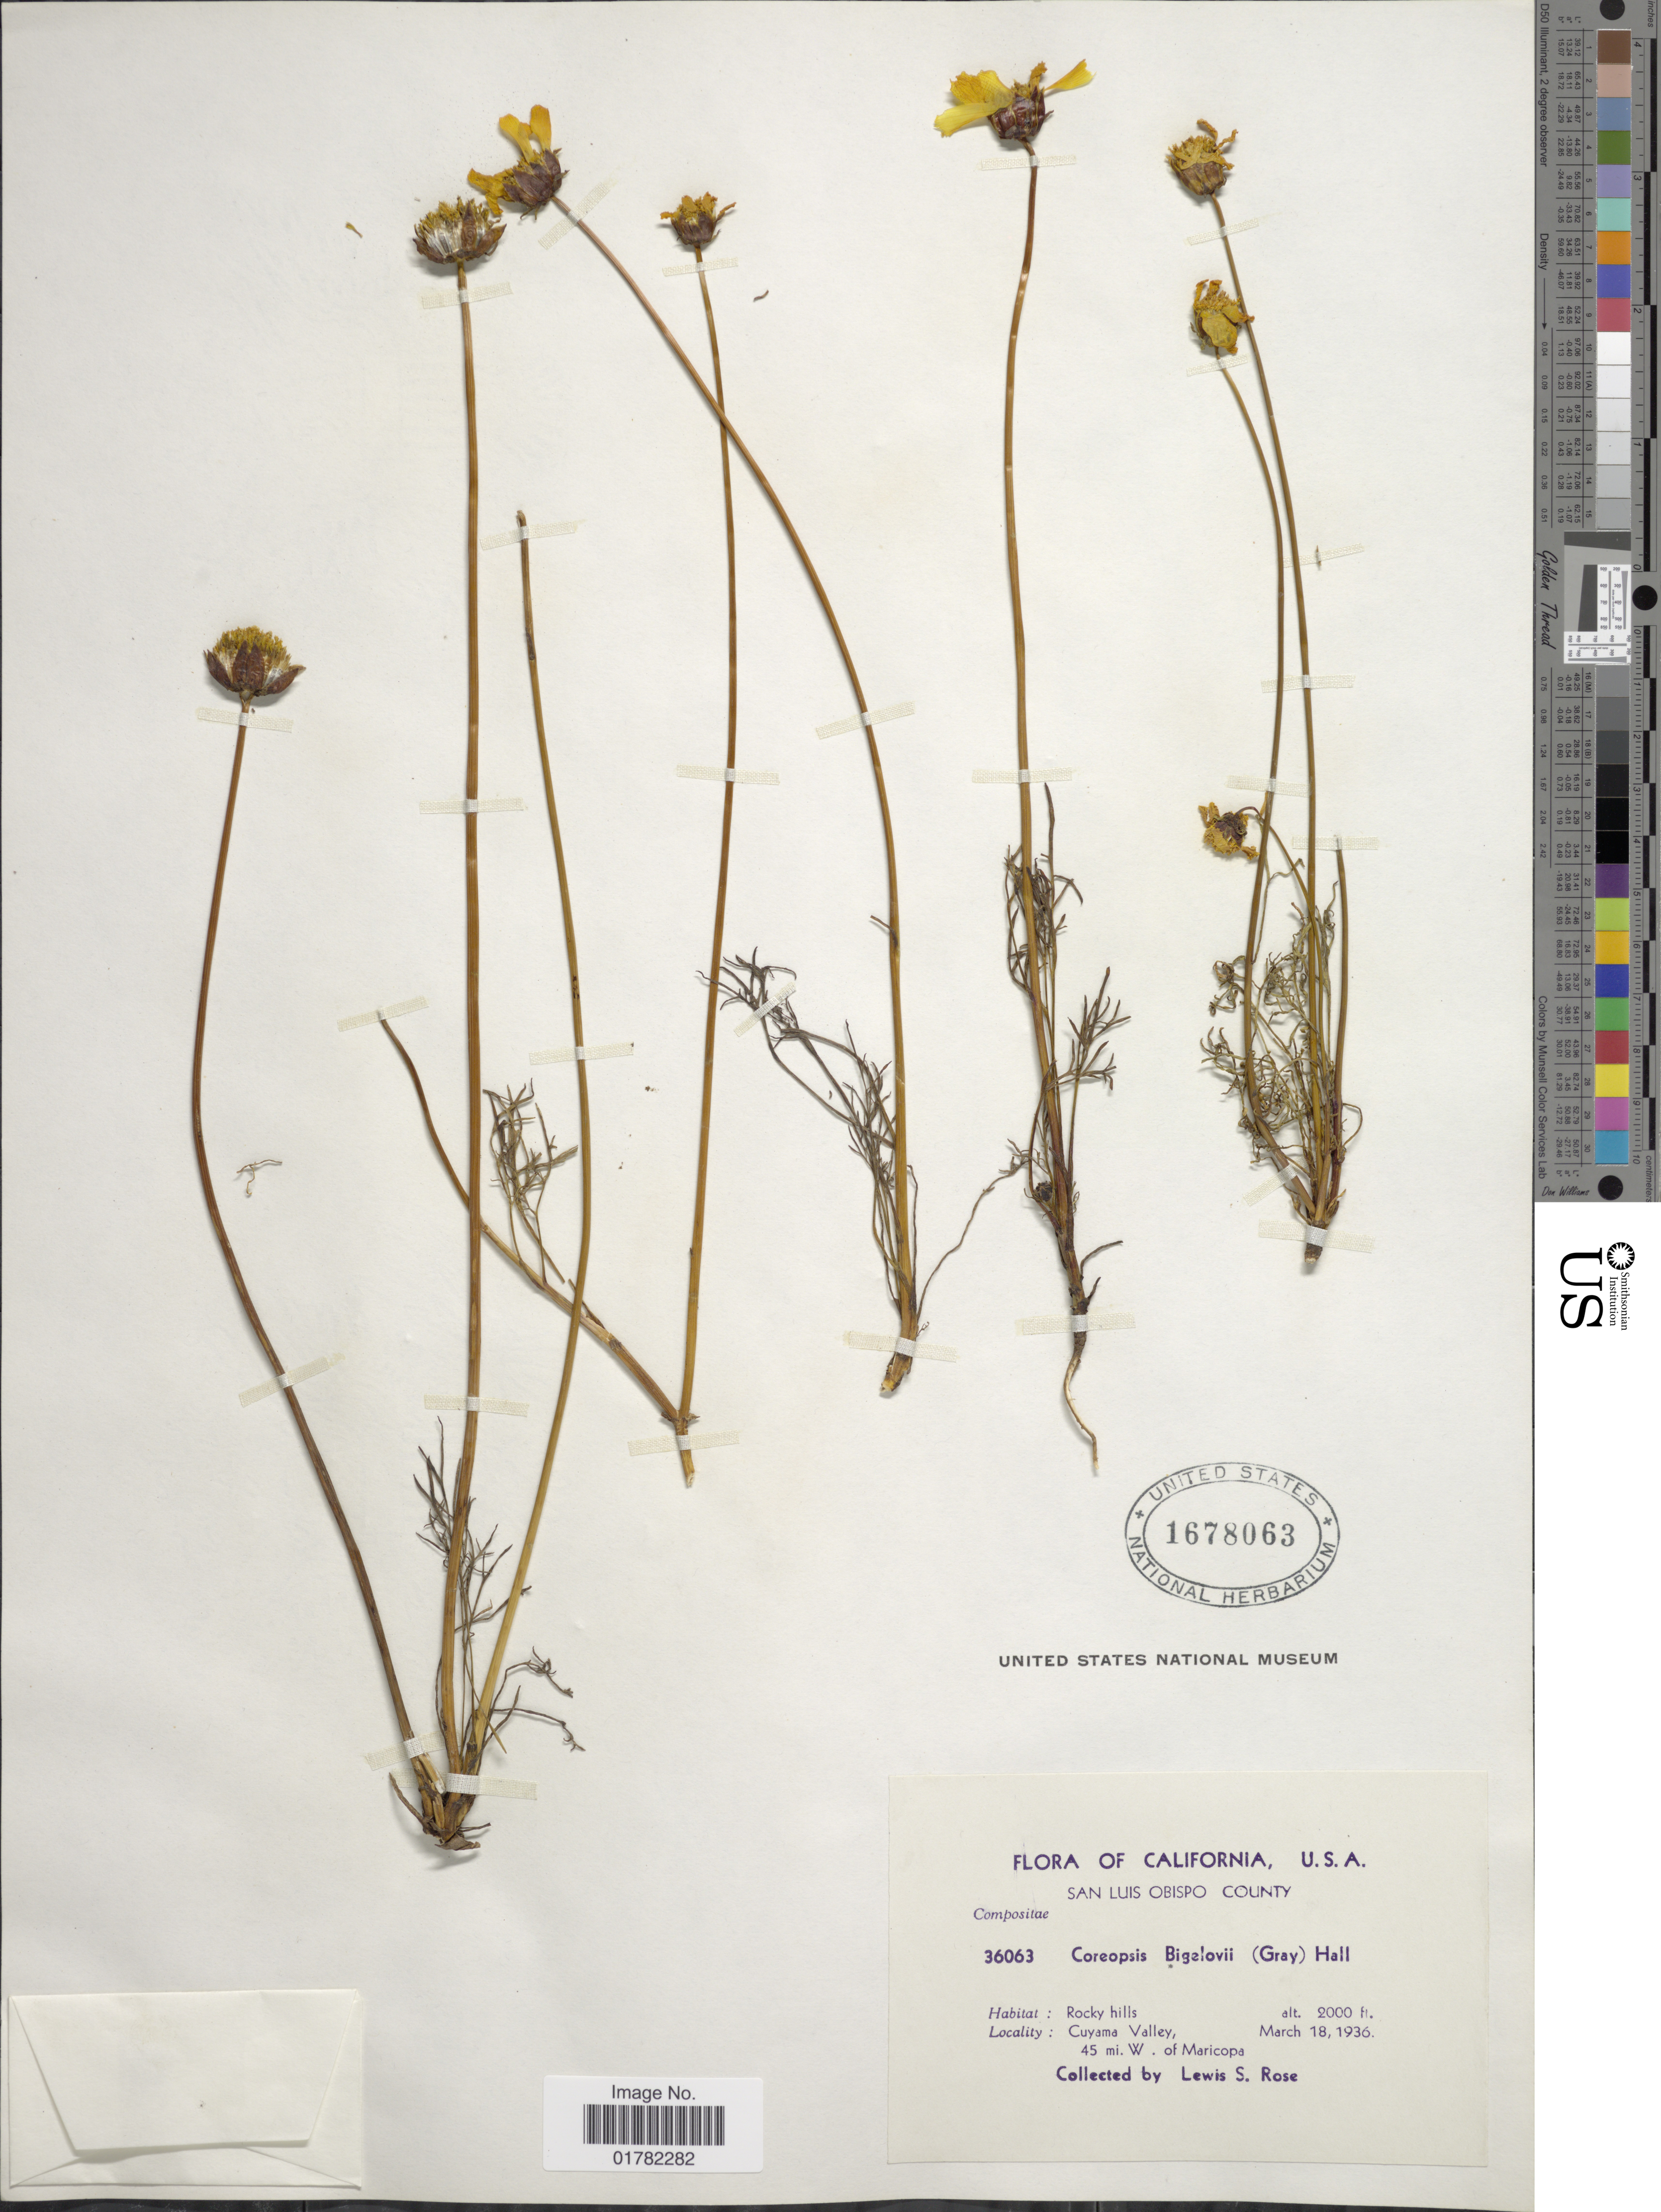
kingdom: Plantae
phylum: Tracheophyta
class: Magnoliopsida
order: Asterales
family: Asteraceae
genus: Coreopsis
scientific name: Coreopsis bigelovii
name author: (A. Gray) Voss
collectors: L. S. Rose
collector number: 36063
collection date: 1936-03-18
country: United States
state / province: California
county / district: San Luis Obispo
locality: San Luis Obispo County, rocky hills, Cuyama Valley, 45 mi. W. of Maricopa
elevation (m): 610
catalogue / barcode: US 1678063